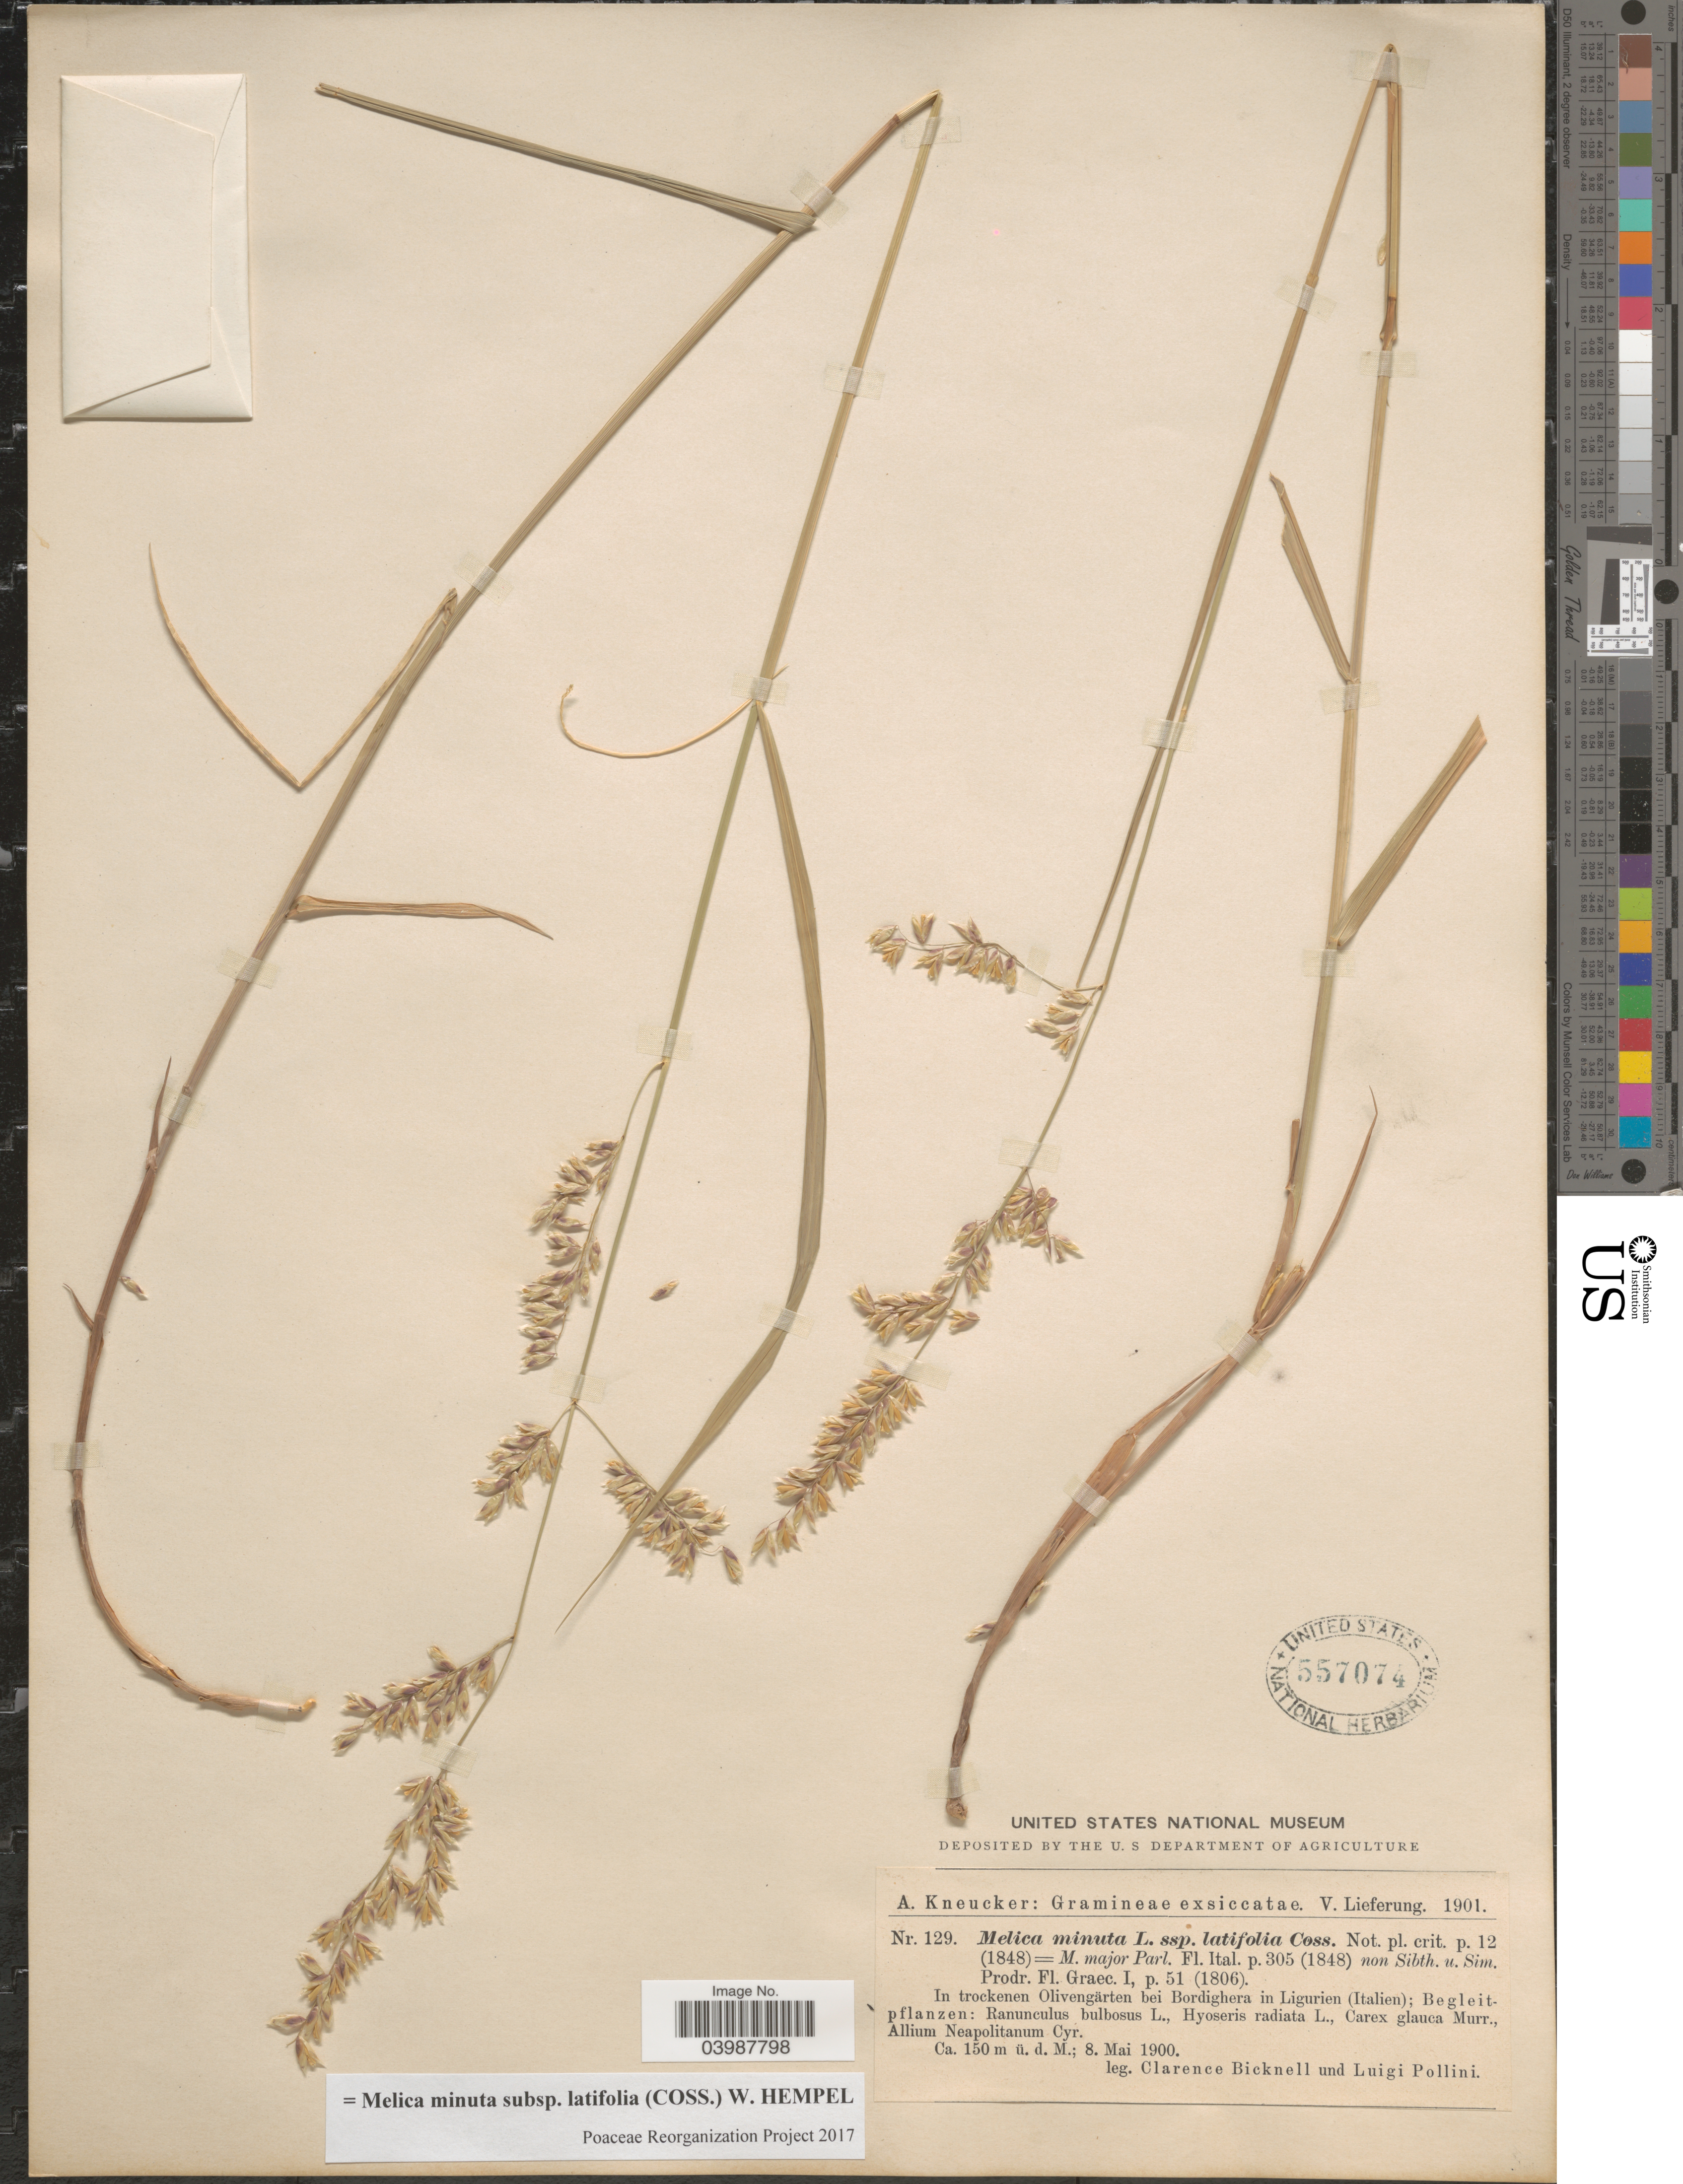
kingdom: Plantae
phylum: Tracheophyta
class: Liliopsida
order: Poales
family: Poaceae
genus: Melica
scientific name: Melica minuta subsp. latifolia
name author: (Coss.) W. Hempel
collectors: C. Bicknell & L. Pollini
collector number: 129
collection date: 1900-05-08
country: Italy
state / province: Liguria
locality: In trockenen Olivengärten bei Bordighera in Ligurien (Italien).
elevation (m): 150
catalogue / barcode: US 557074